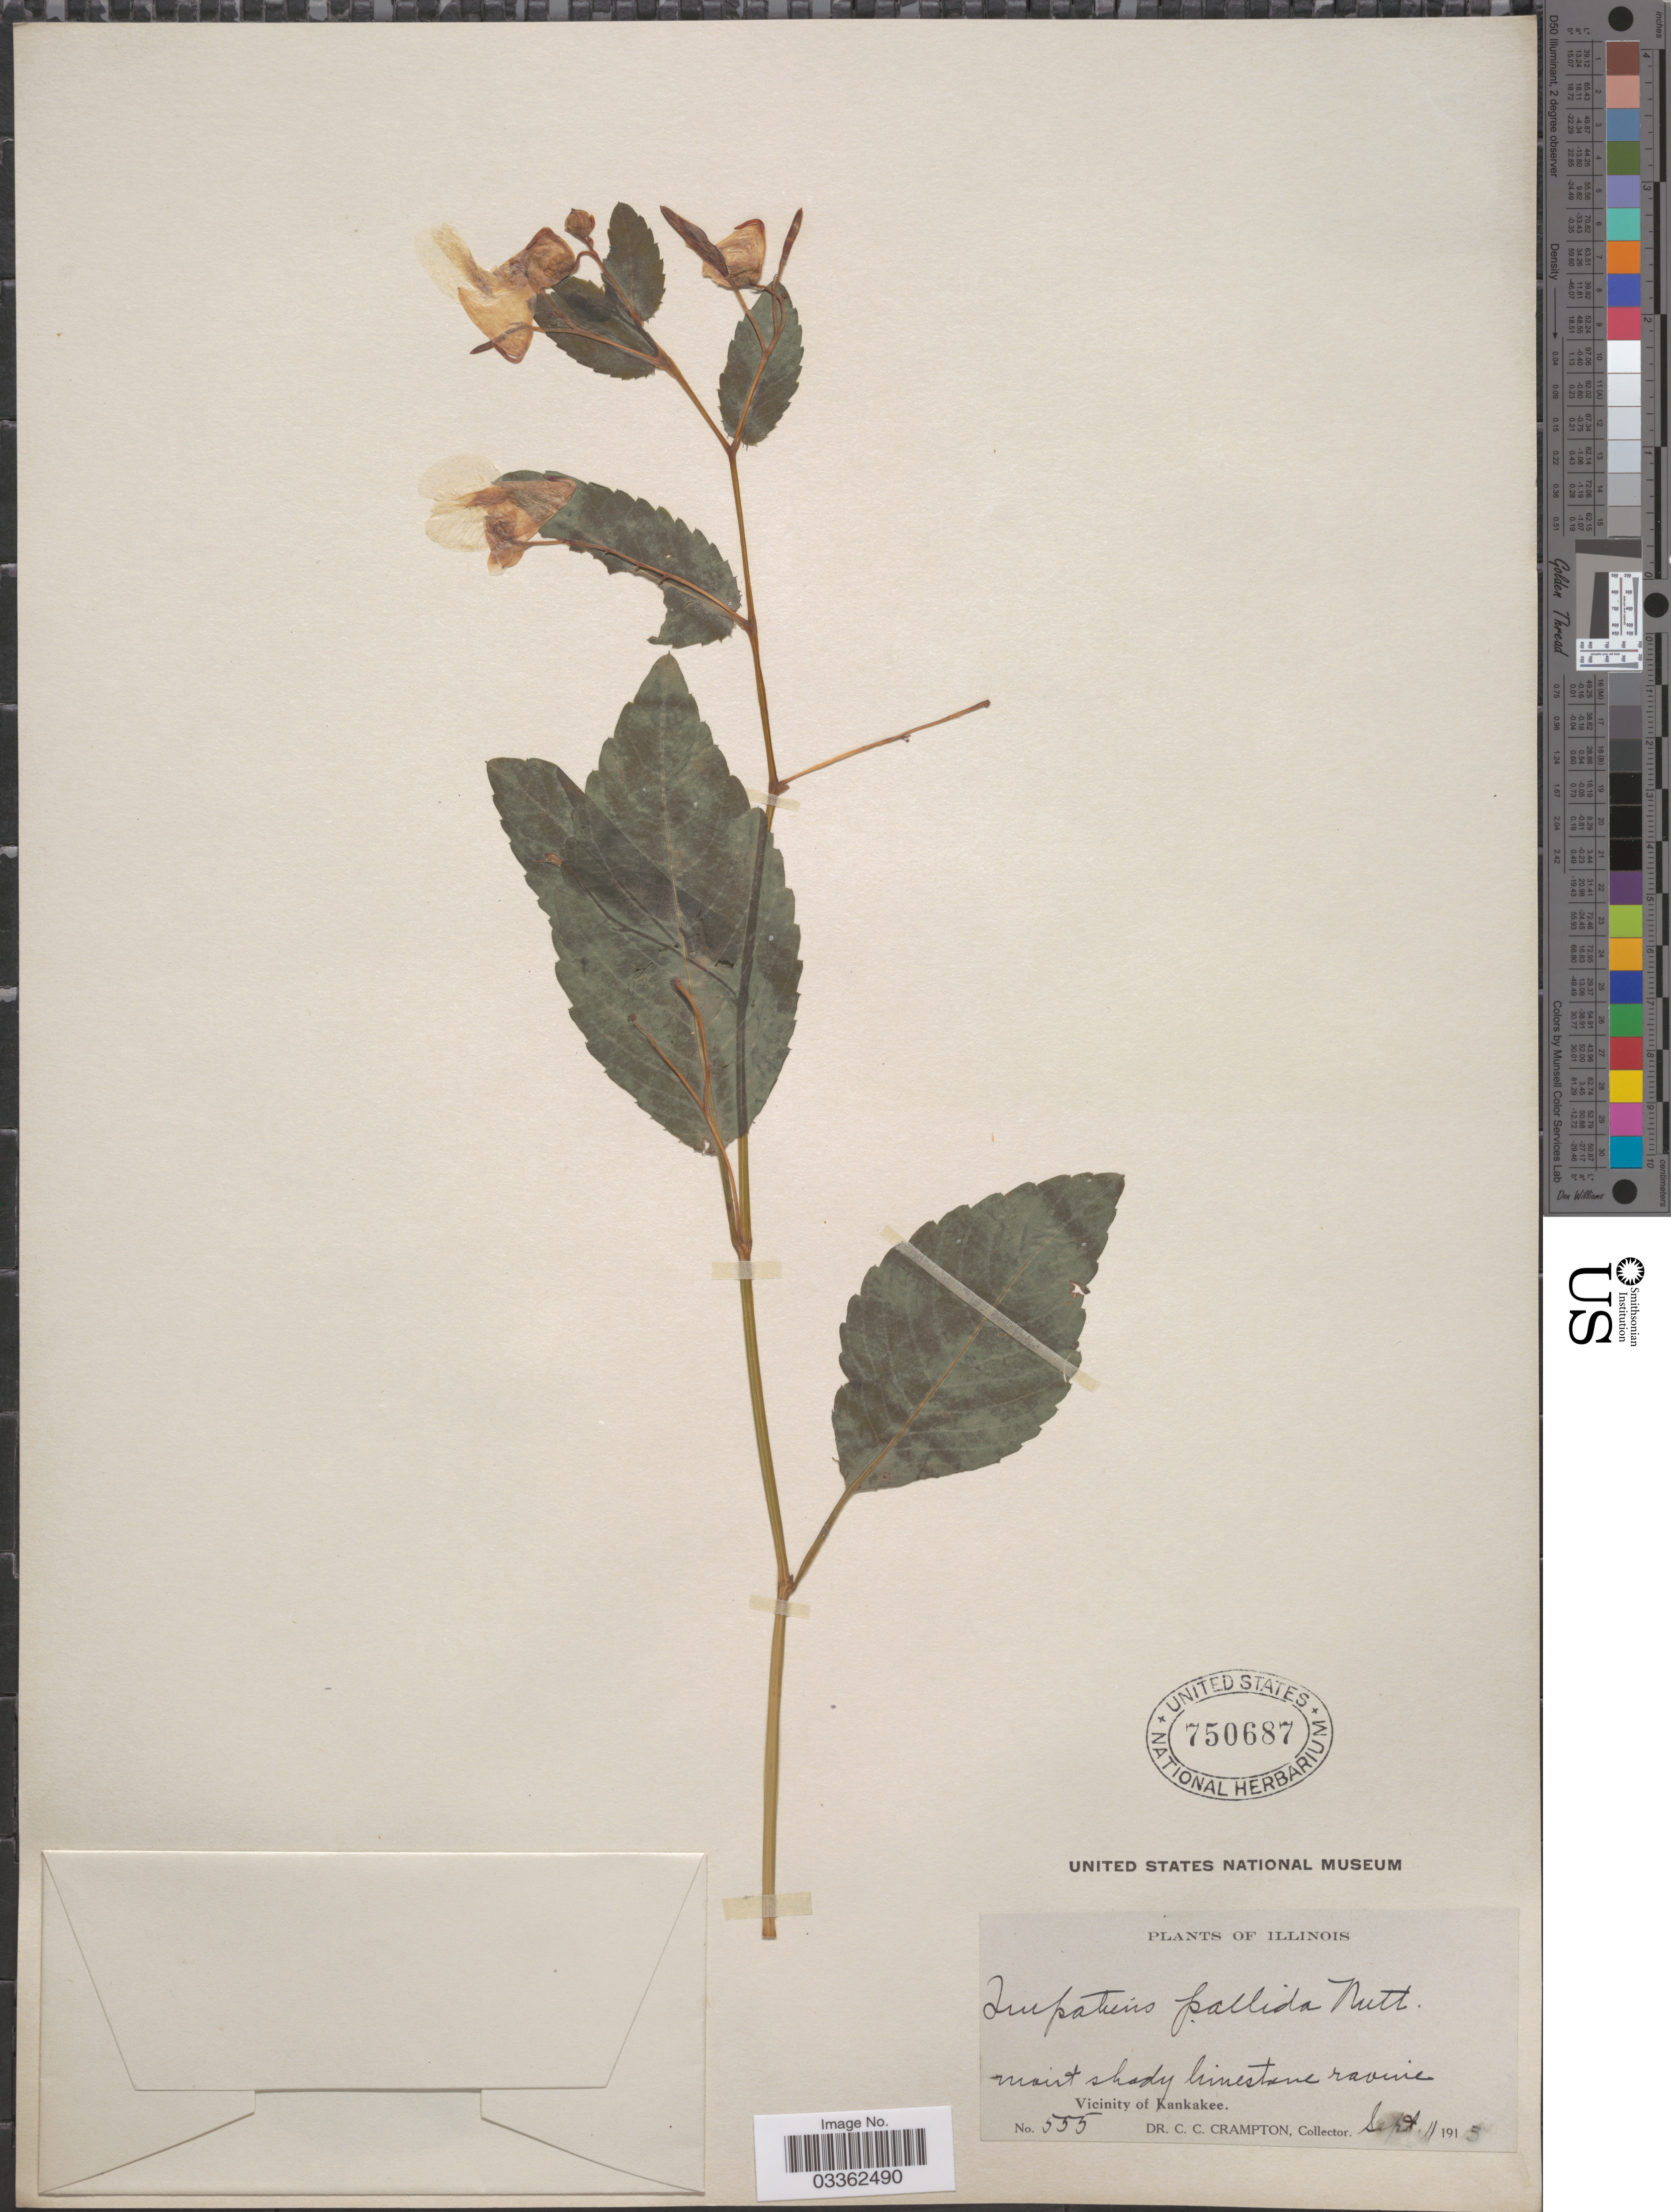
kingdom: Plantae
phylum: Tracheophyta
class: Magnoliopsida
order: Ericales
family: Balsaminaceae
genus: Impatiens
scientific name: Impatiens pallida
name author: Nutt.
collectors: C. Crampton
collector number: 555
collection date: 1915-09-11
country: United States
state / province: Illinois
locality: Vicinity of Kankakee.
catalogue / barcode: US 750687